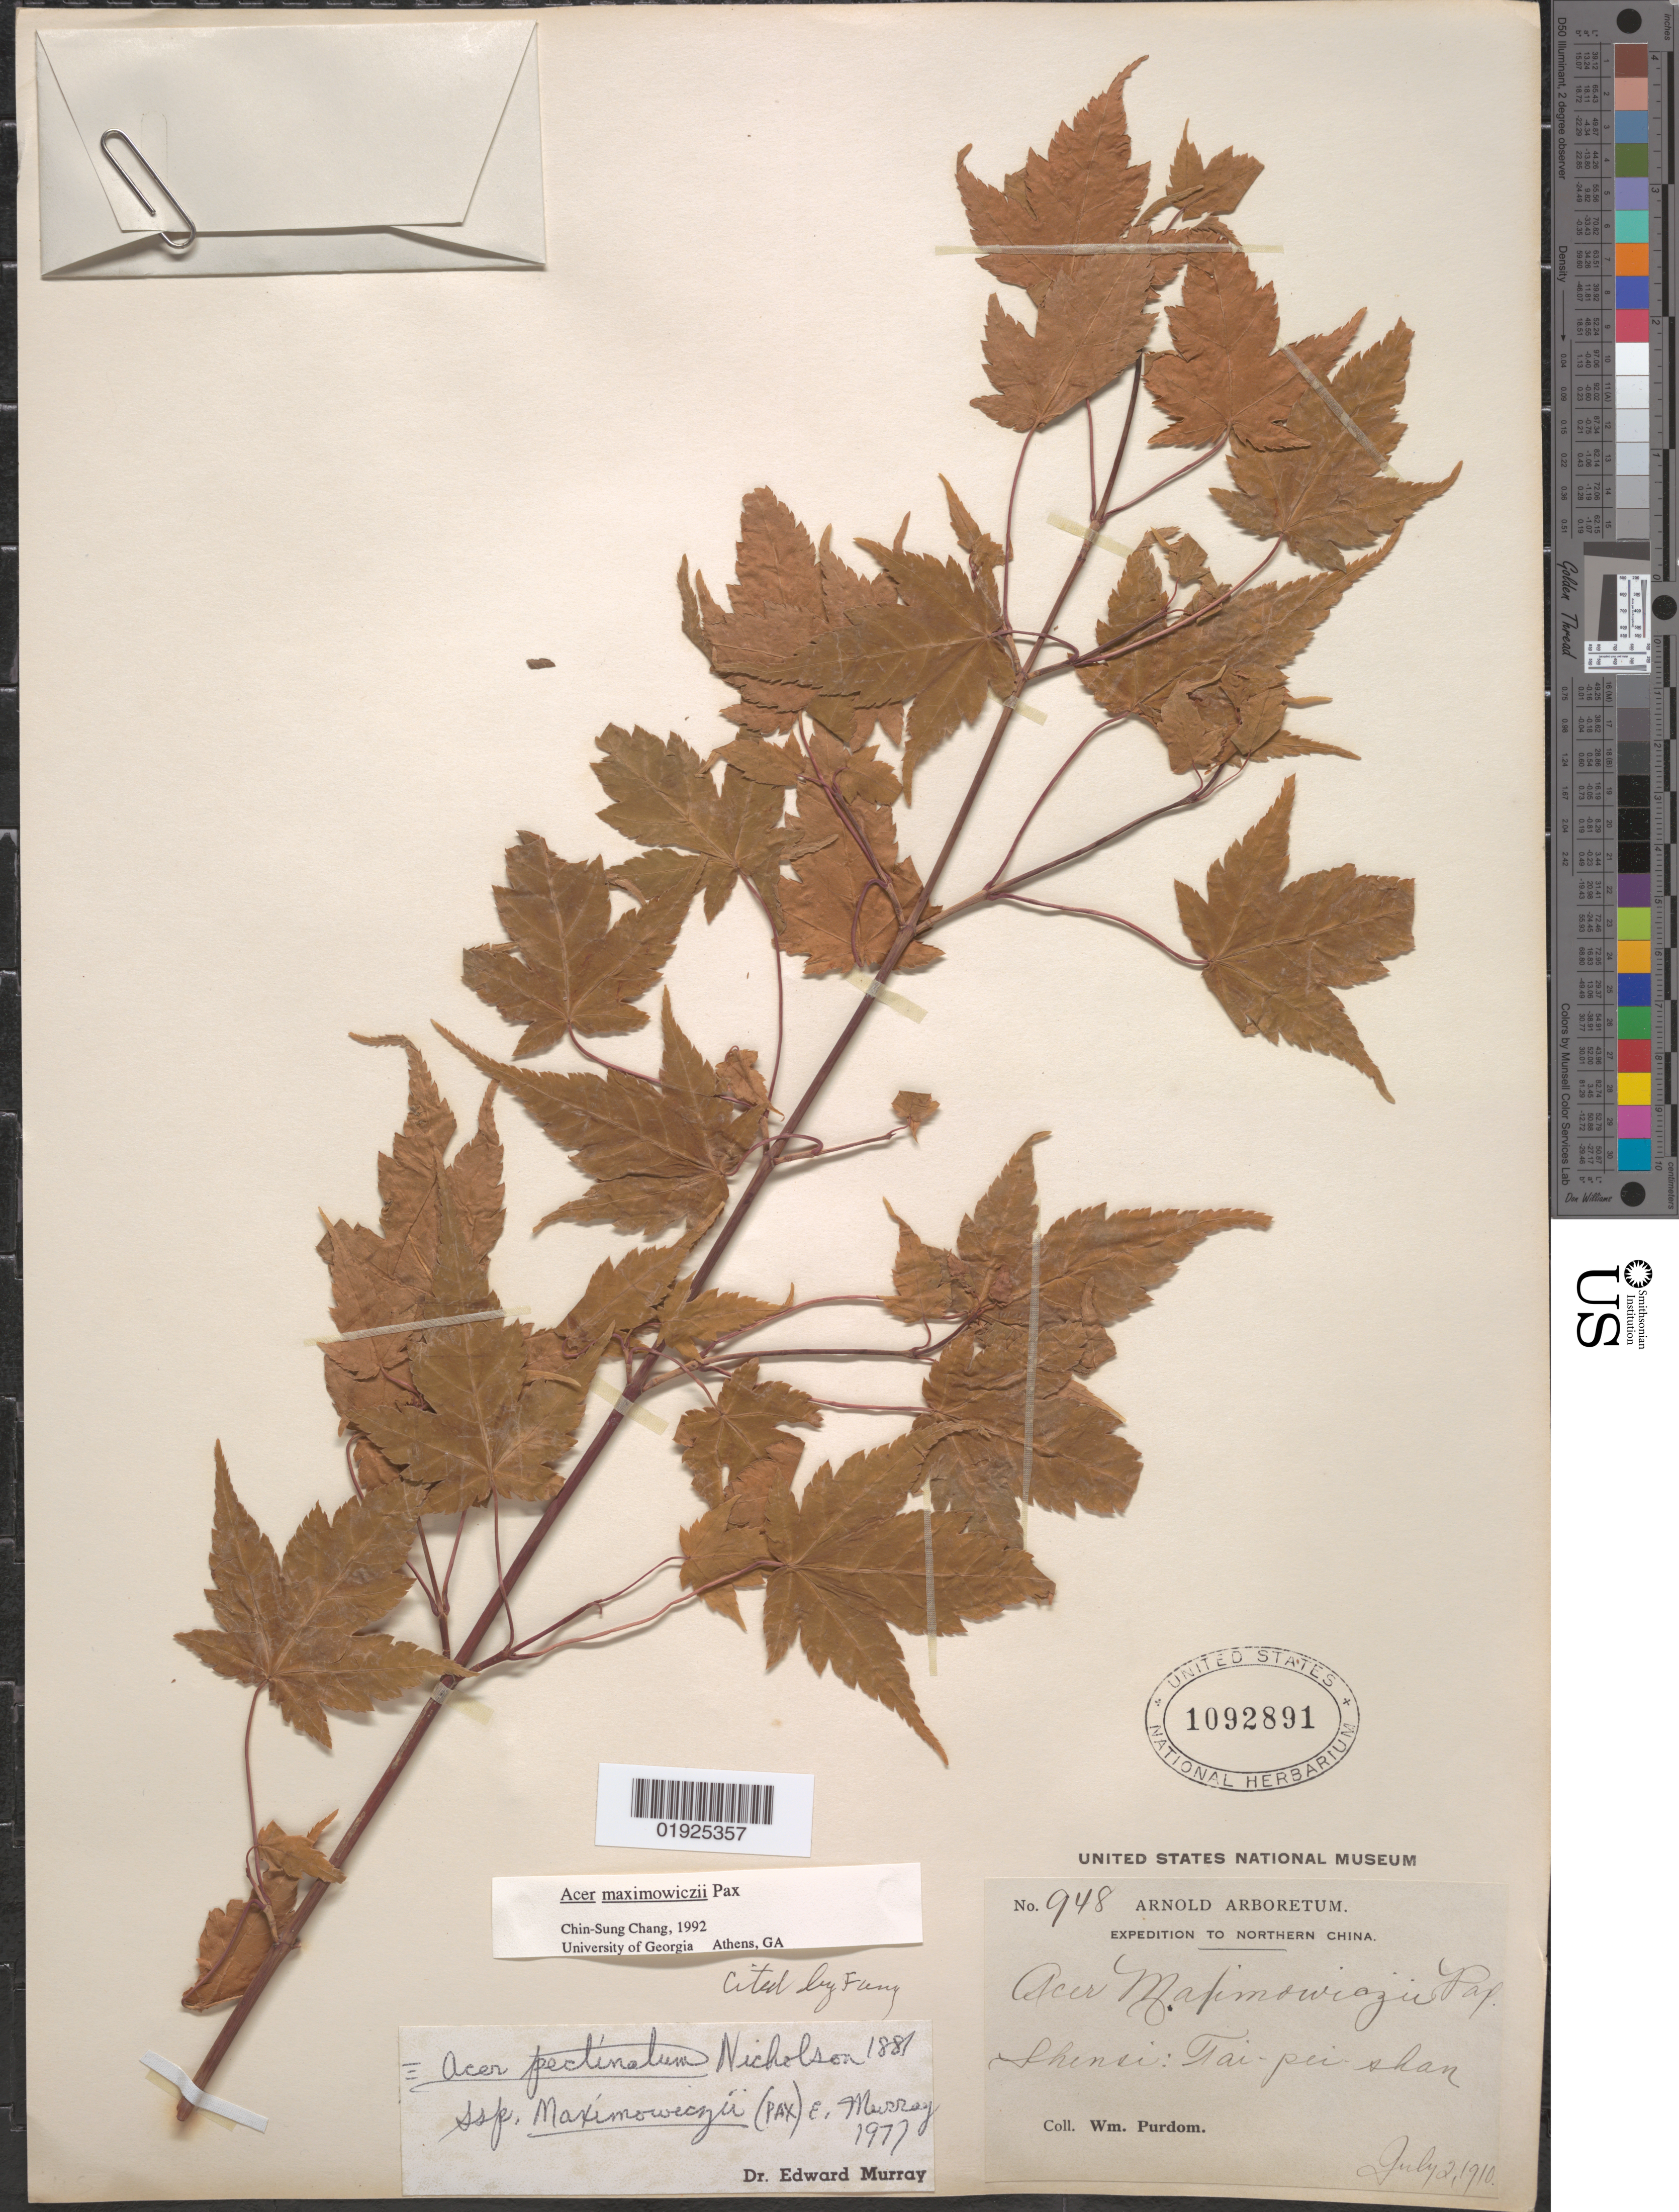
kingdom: Plantae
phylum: Tracheophyta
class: Magnoliopsida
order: Sapindales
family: Sapindaceae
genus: Acer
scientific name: Acer pectinatum subsp. maximowiczii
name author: (Pax) A.E. Murray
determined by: Murray, Edward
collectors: W. Purdom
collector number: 948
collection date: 1910-07-02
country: China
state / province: Shaanxi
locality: Shensi [Shaanxi]: Tai-pei-shan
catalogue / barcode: US 1092891